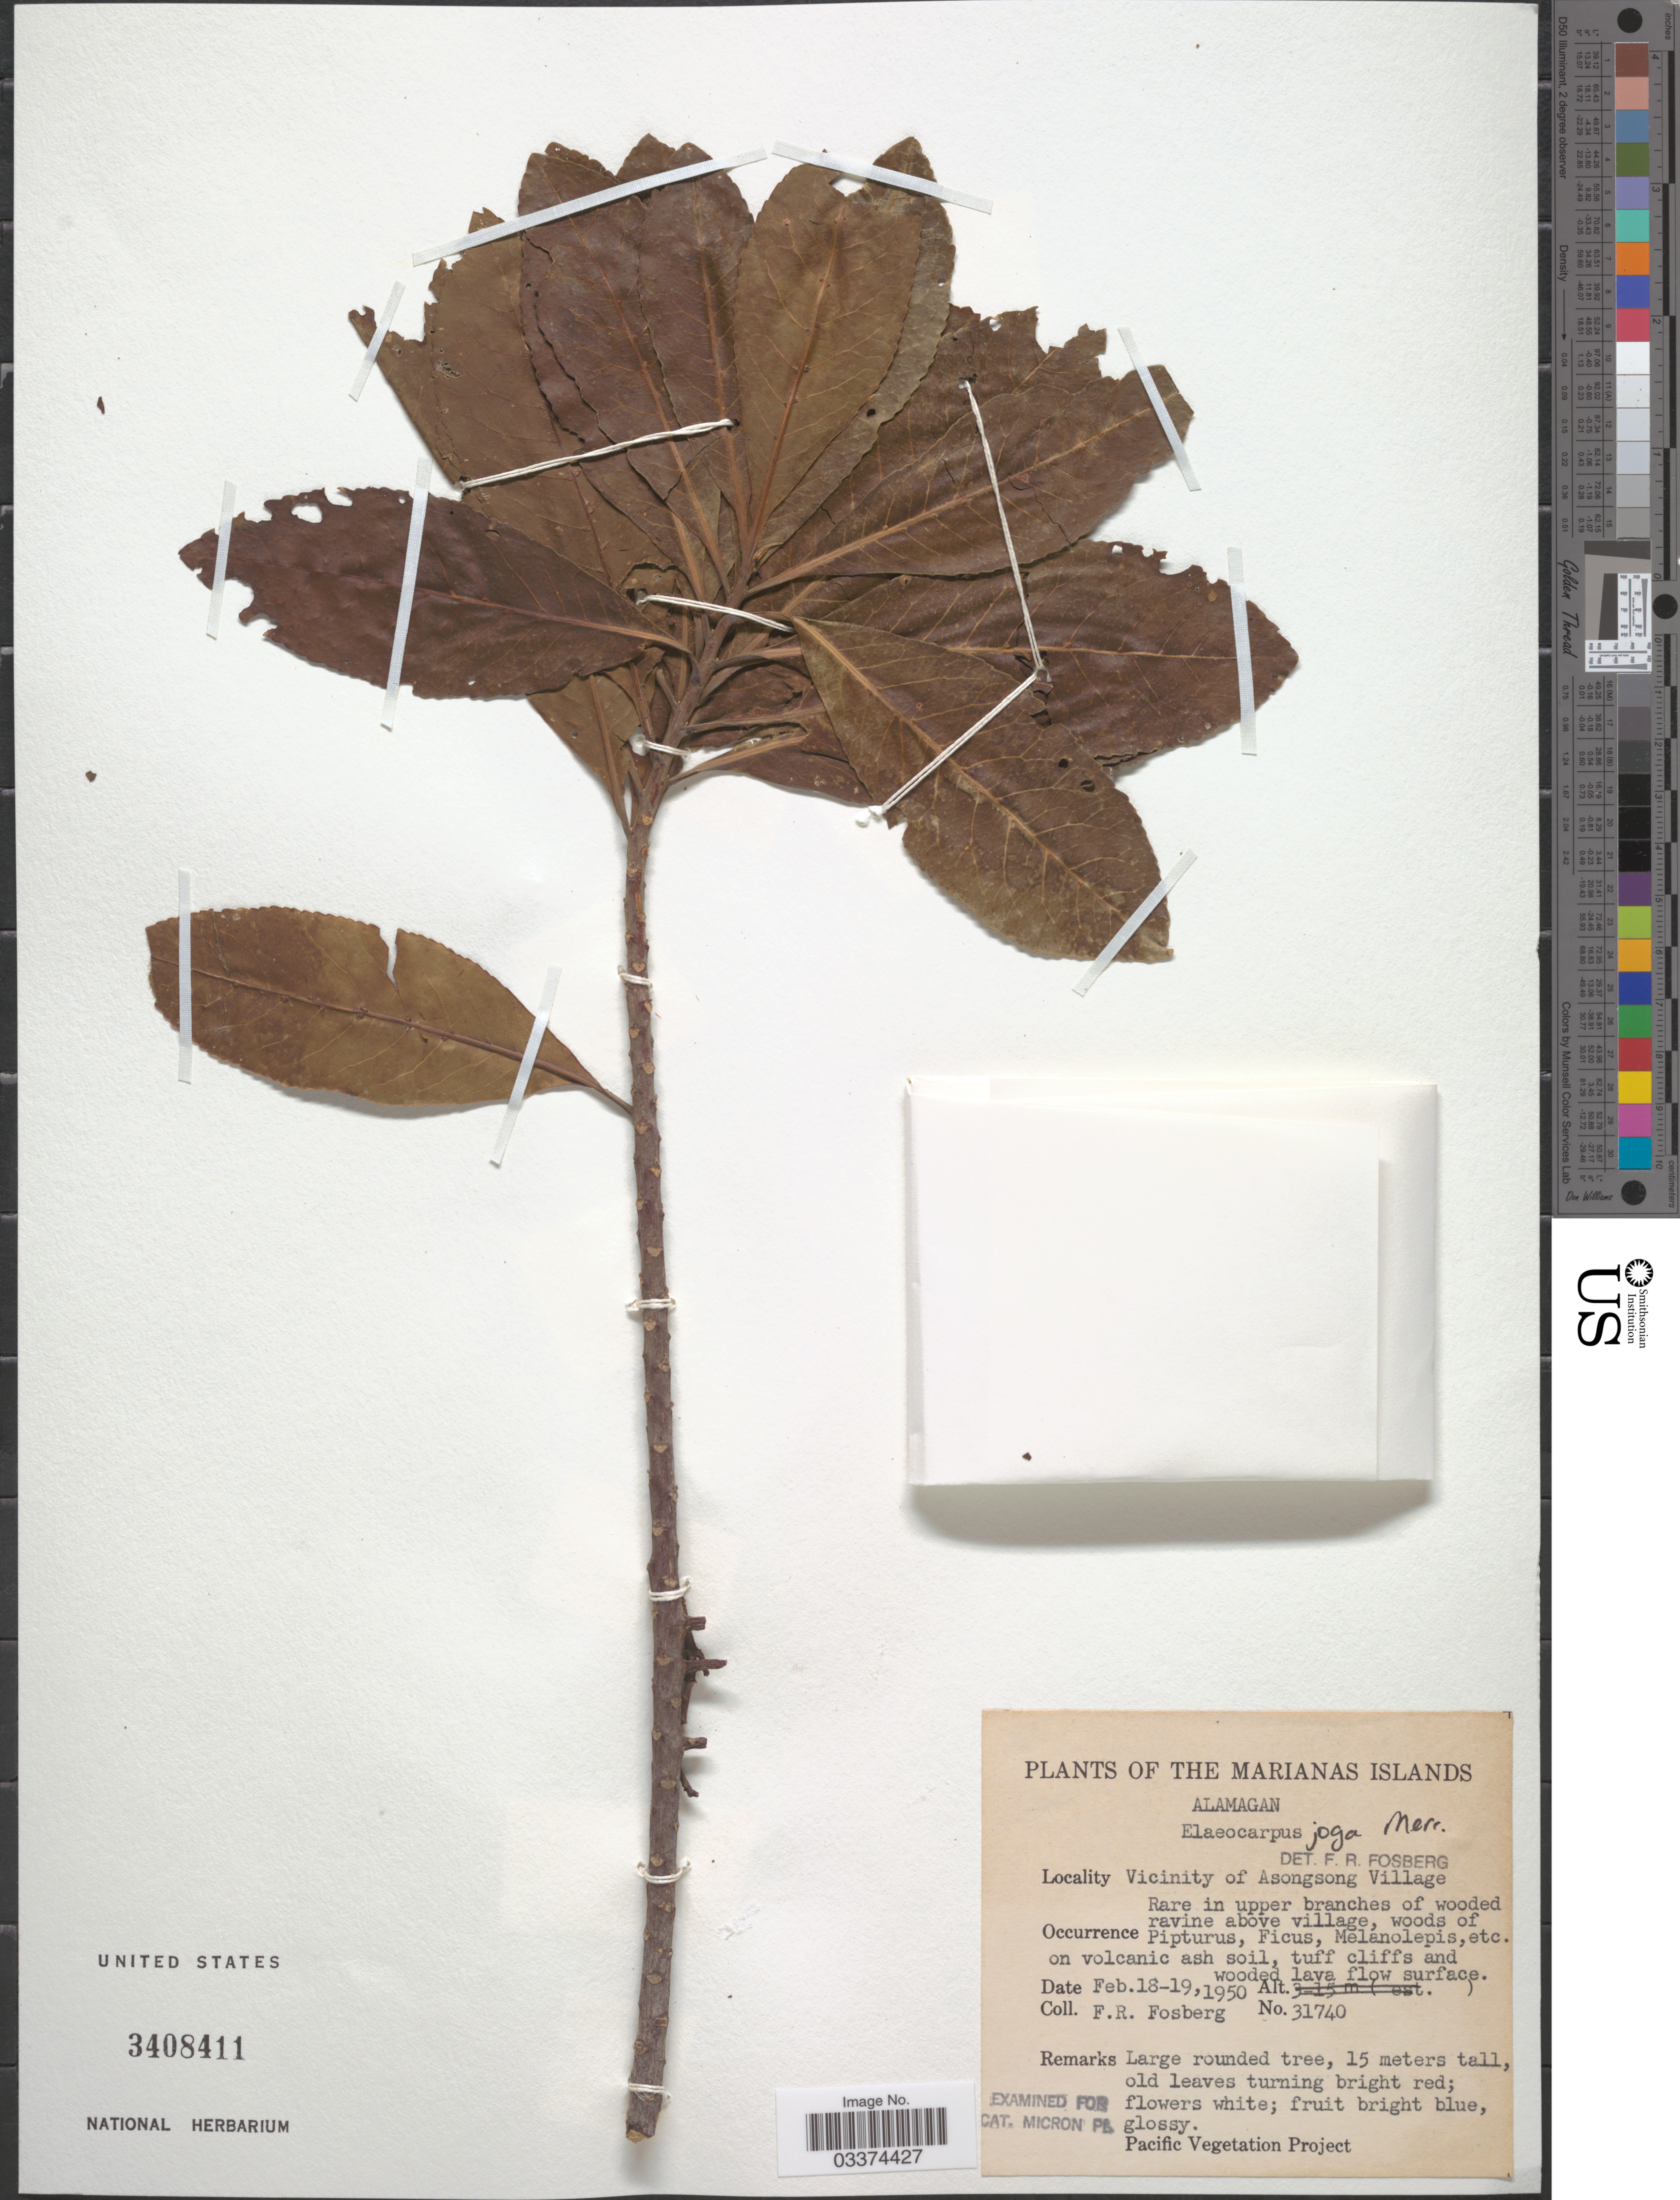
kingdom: Plantae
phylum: Tracheophyta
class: Magnoliopsida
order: Oxalidales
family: Elaeocarpaceae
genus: Elaeocarpus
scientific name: Elaeocarpus joga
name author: Merr.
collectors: F. R. Fosberg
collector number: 31740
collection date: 1950-02-18/1950-02-19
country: Northern Mariana Islands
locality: The Marianas Islands, Alamagan, Vicinity of Asongsong Village.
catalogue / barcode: US 3408411